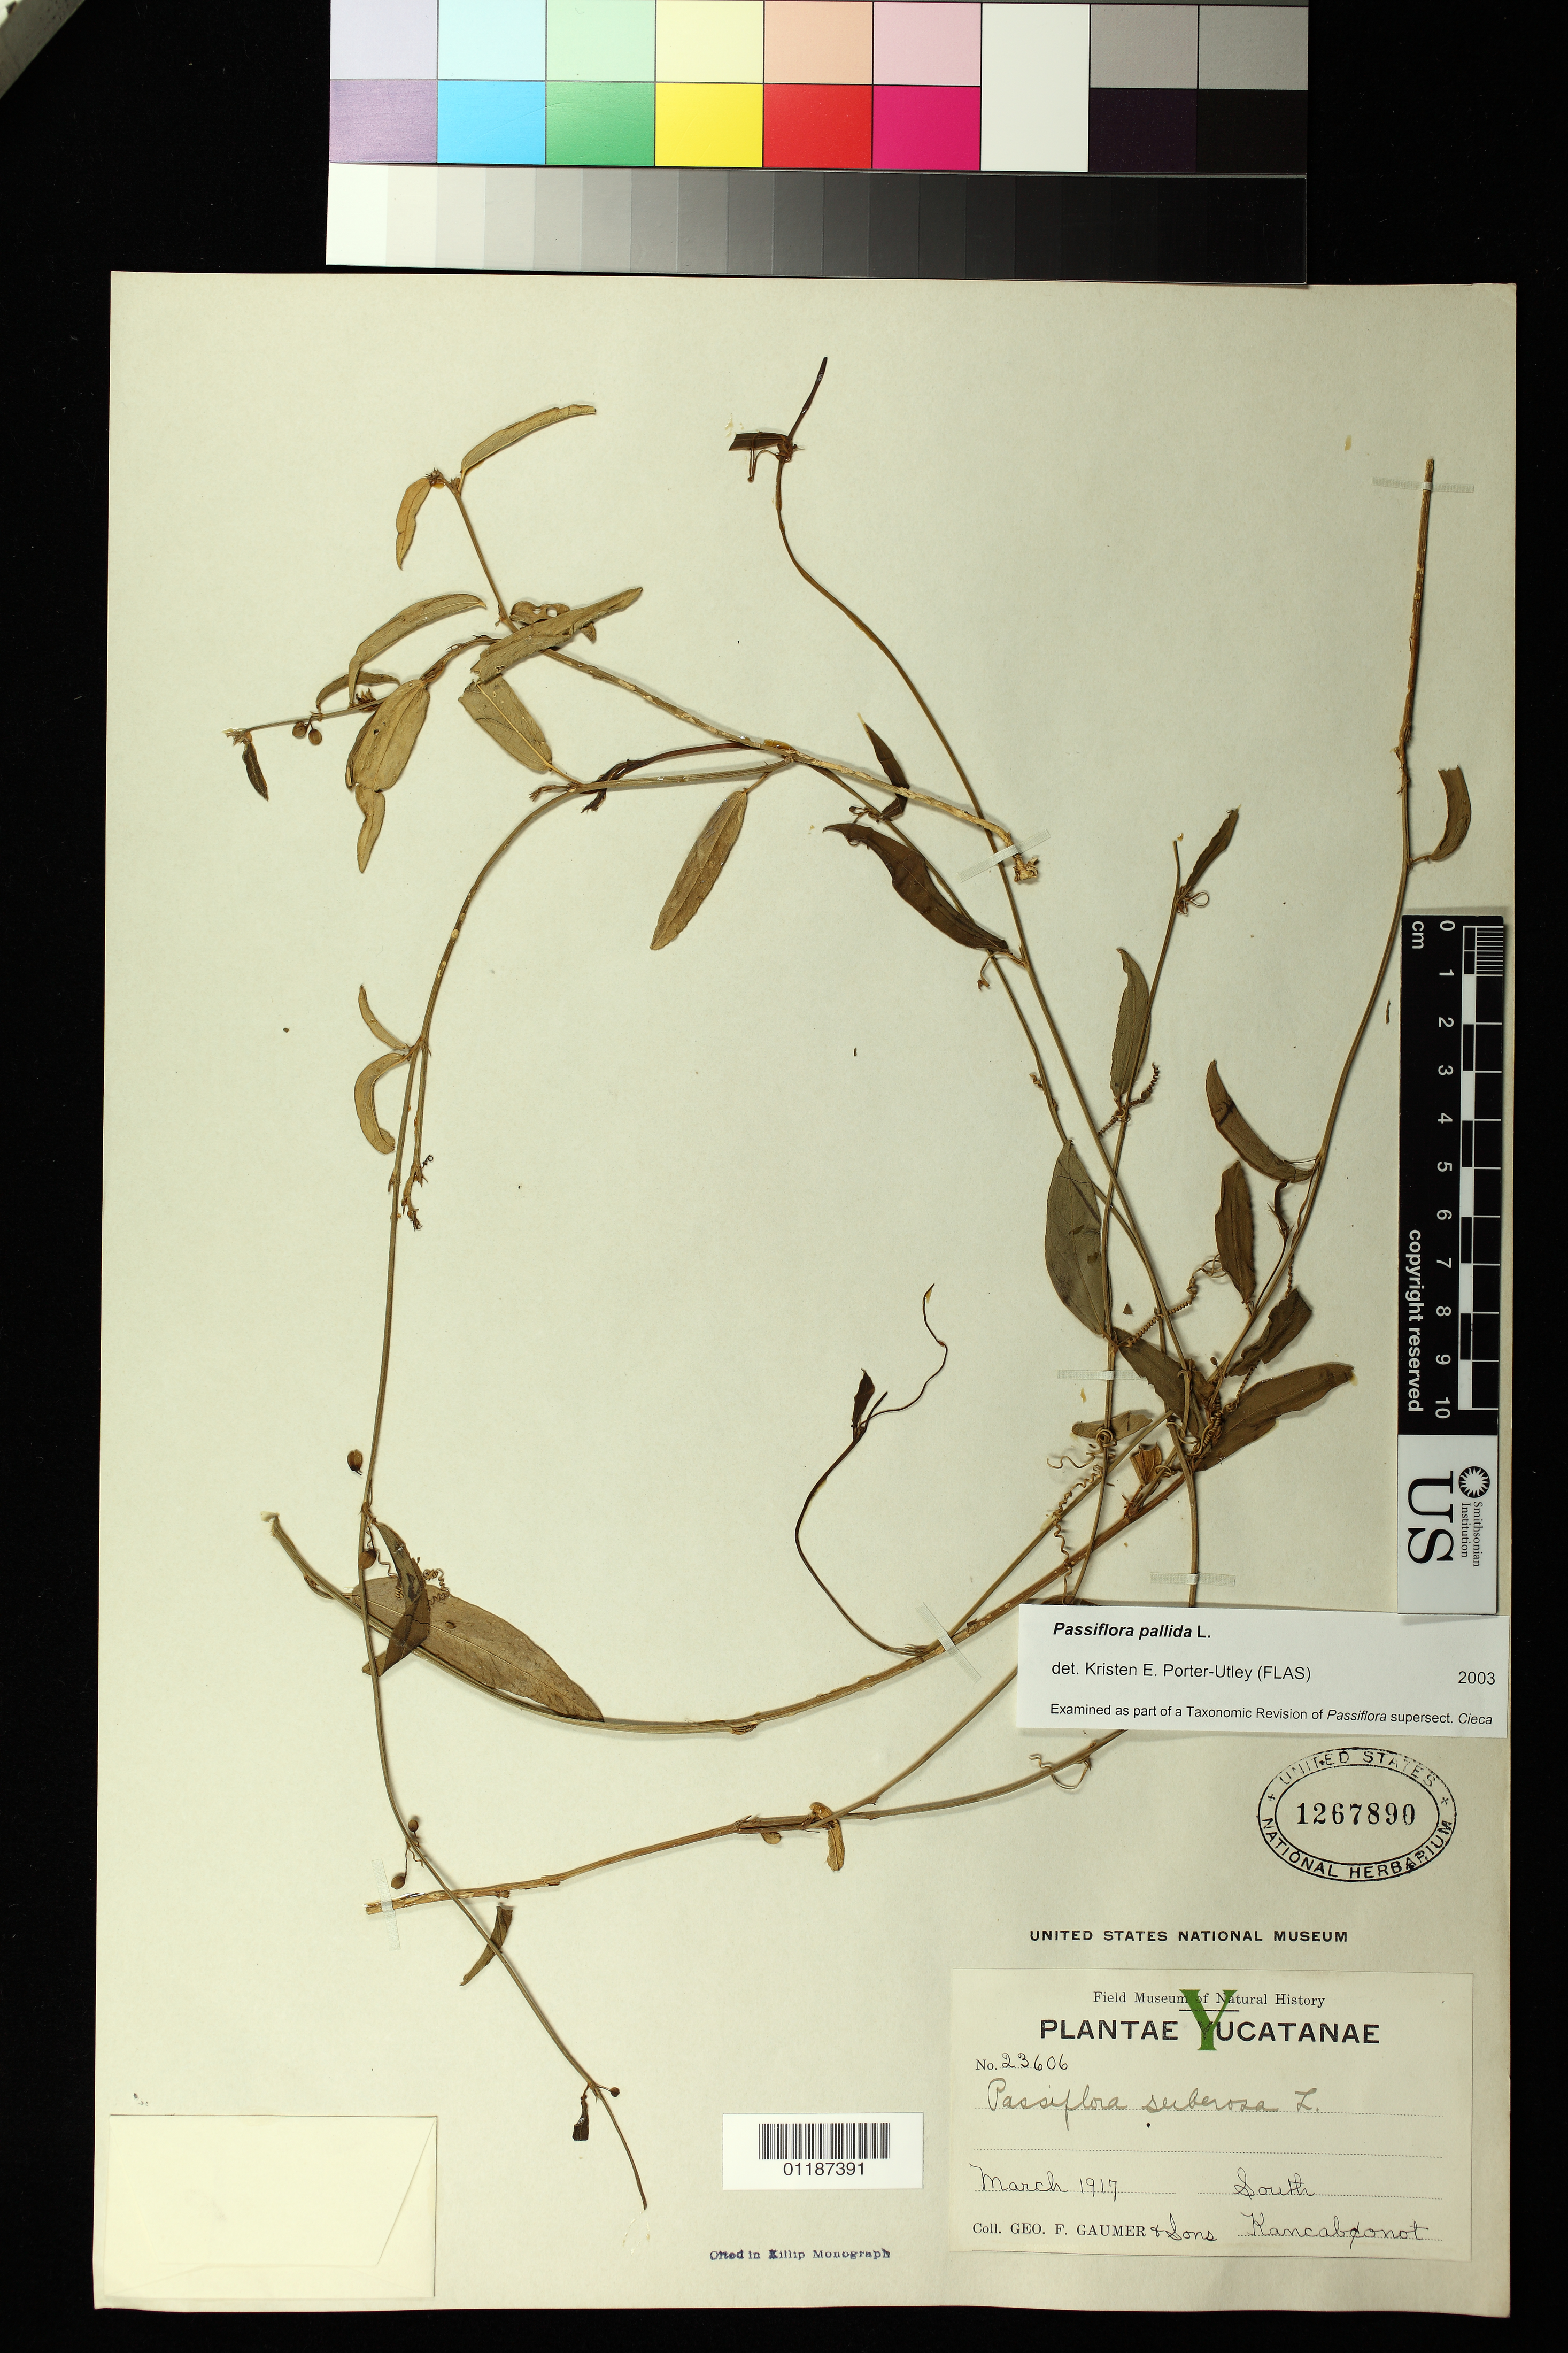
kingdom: Plantae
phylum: Tracheophyta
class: Magnoliopsida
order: Malpighiales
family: Passifloraceae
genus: Passiflora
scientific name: Passiflora pallida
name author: L.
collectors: G. F. Gaumer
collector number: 23606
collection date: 1917-03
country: Mexico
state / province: Yucatán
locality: South Kancabonot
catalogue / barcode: US 1267890